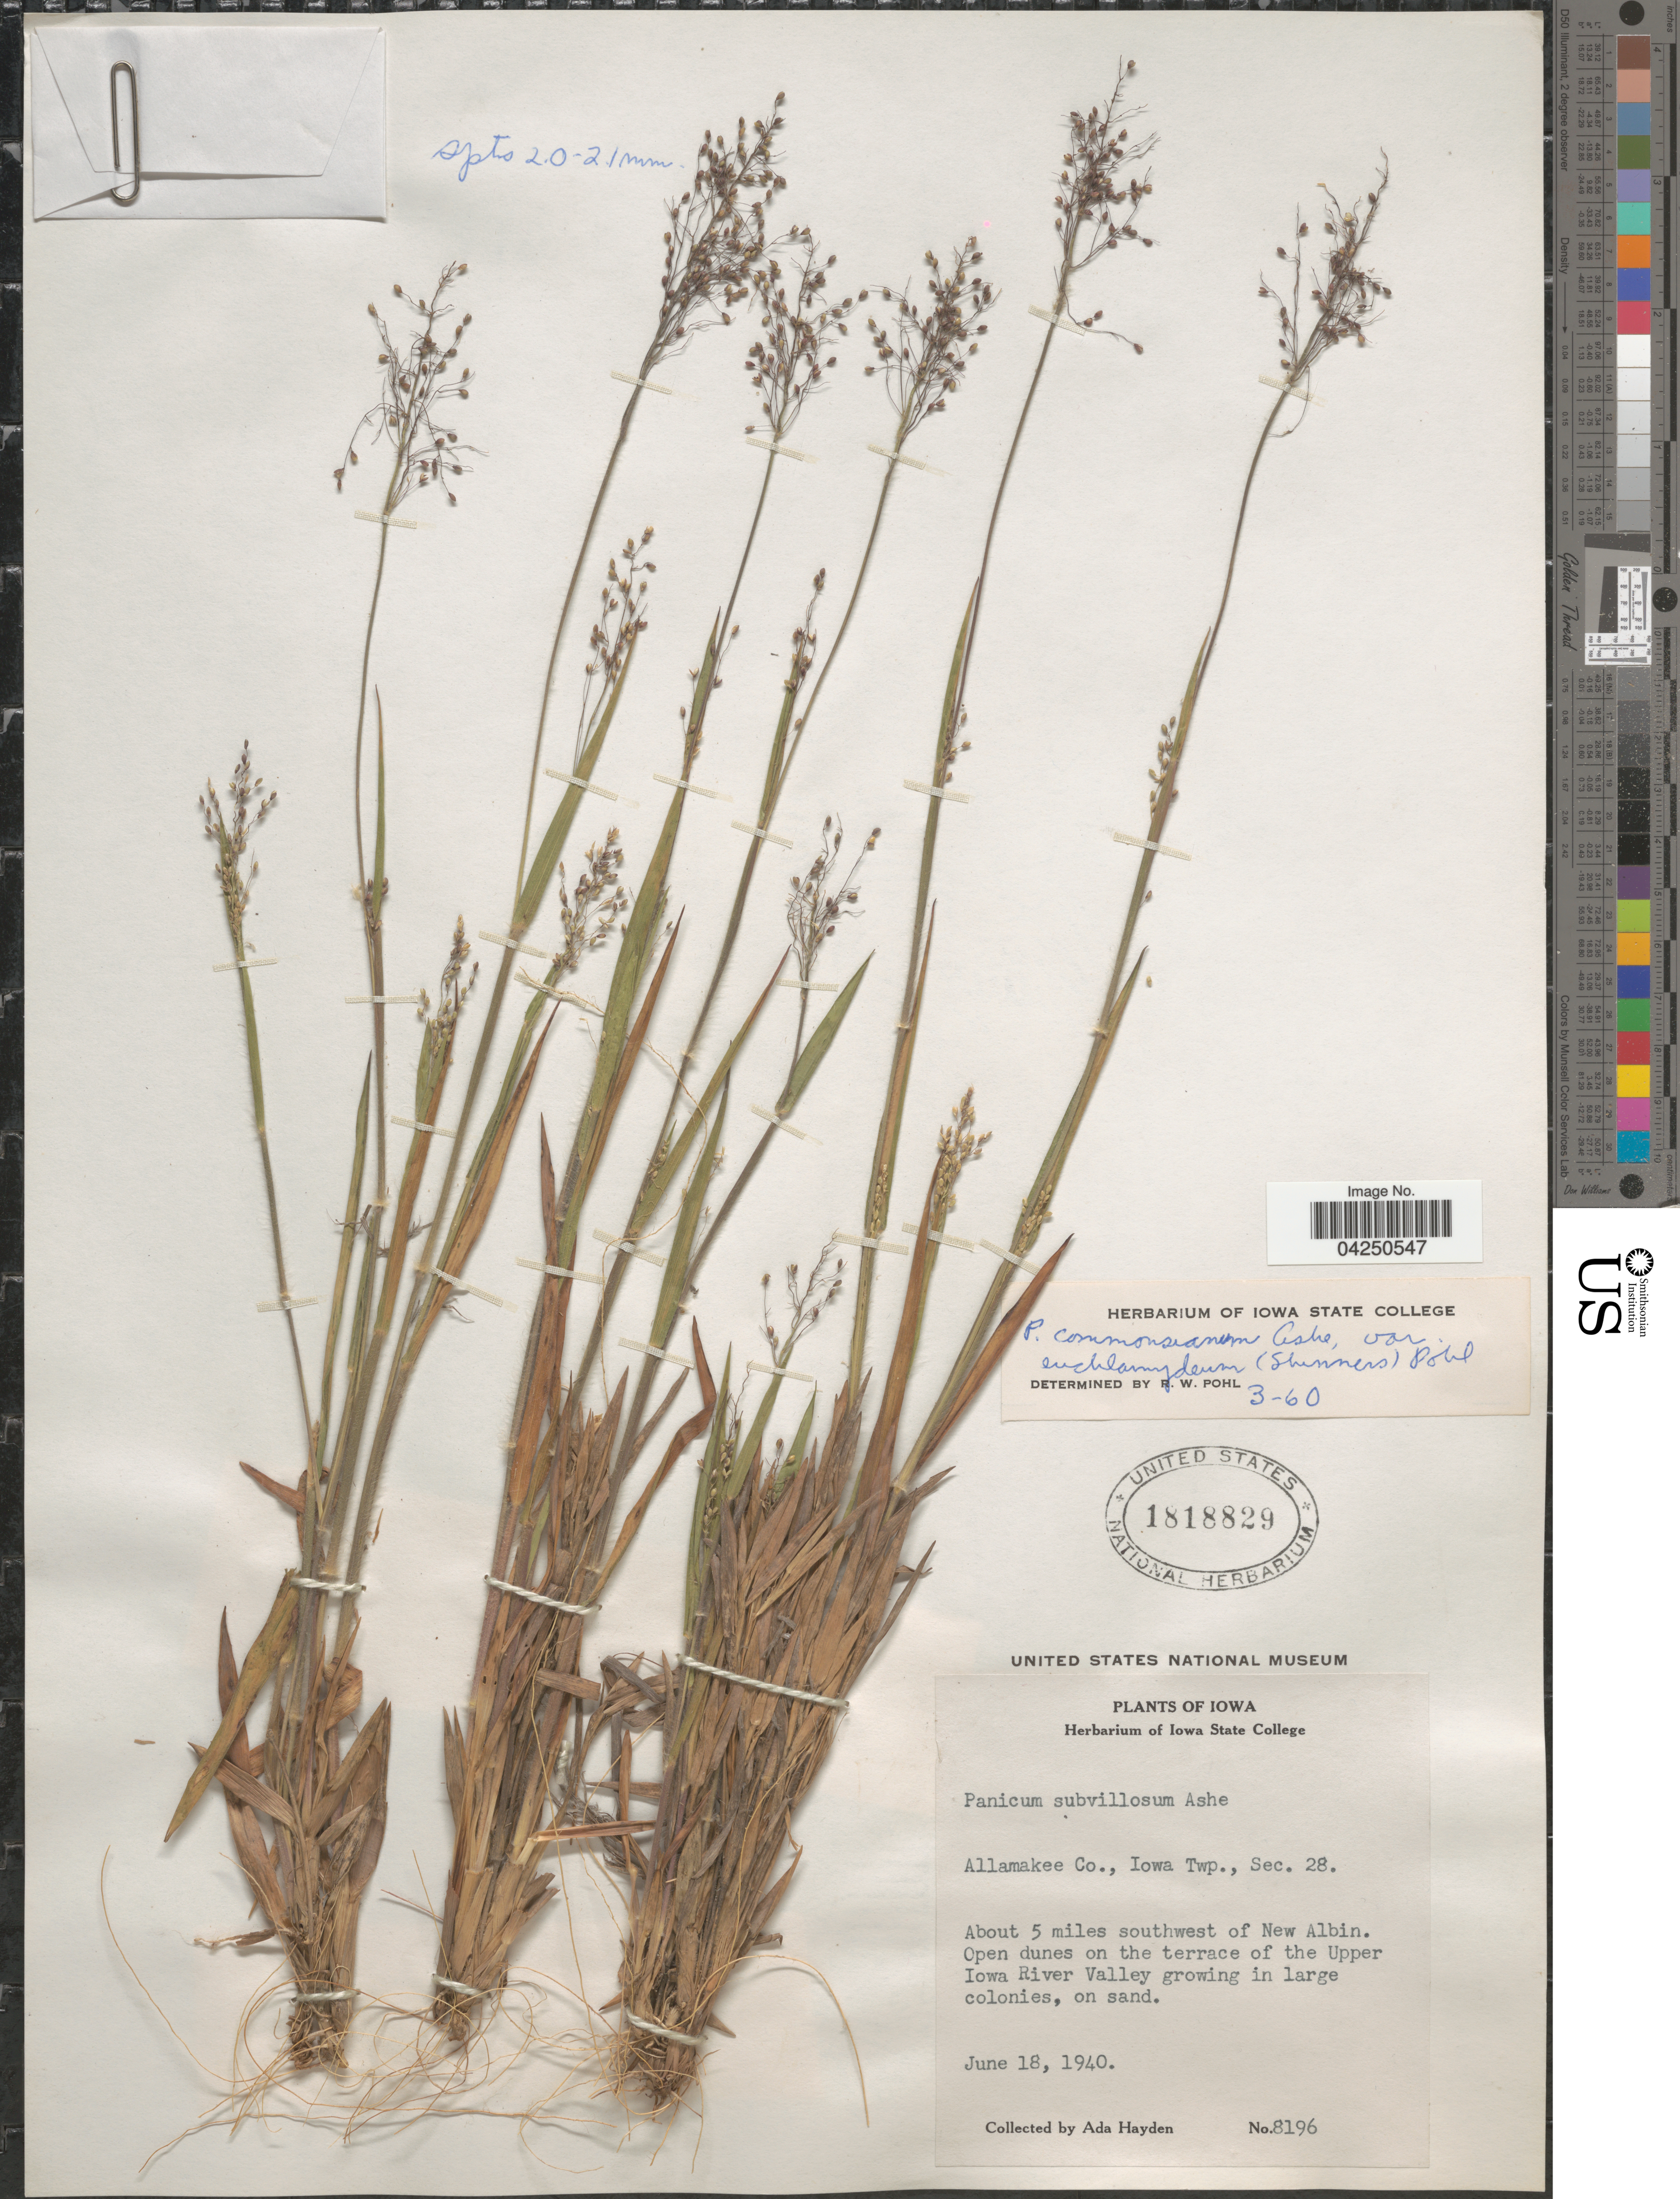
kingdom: Plantae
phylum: Tracheophyta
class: Liliopsida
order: Poales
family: Poaceae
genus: Dichanthelium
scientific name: Dichanthelium acuminatum var. acuminatum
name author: (Sw.) Gould & C.A. Clark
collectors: Ada Hayden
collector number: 8196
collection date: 1940-06-18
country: United States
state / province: Iowa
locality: Allamakee Co., Iowa Twp., Sec. 28. About 5 miles southwest of New Albin. Open dunes on the terrace of the Upper Iowa River Valley.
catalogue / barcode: US 1818829